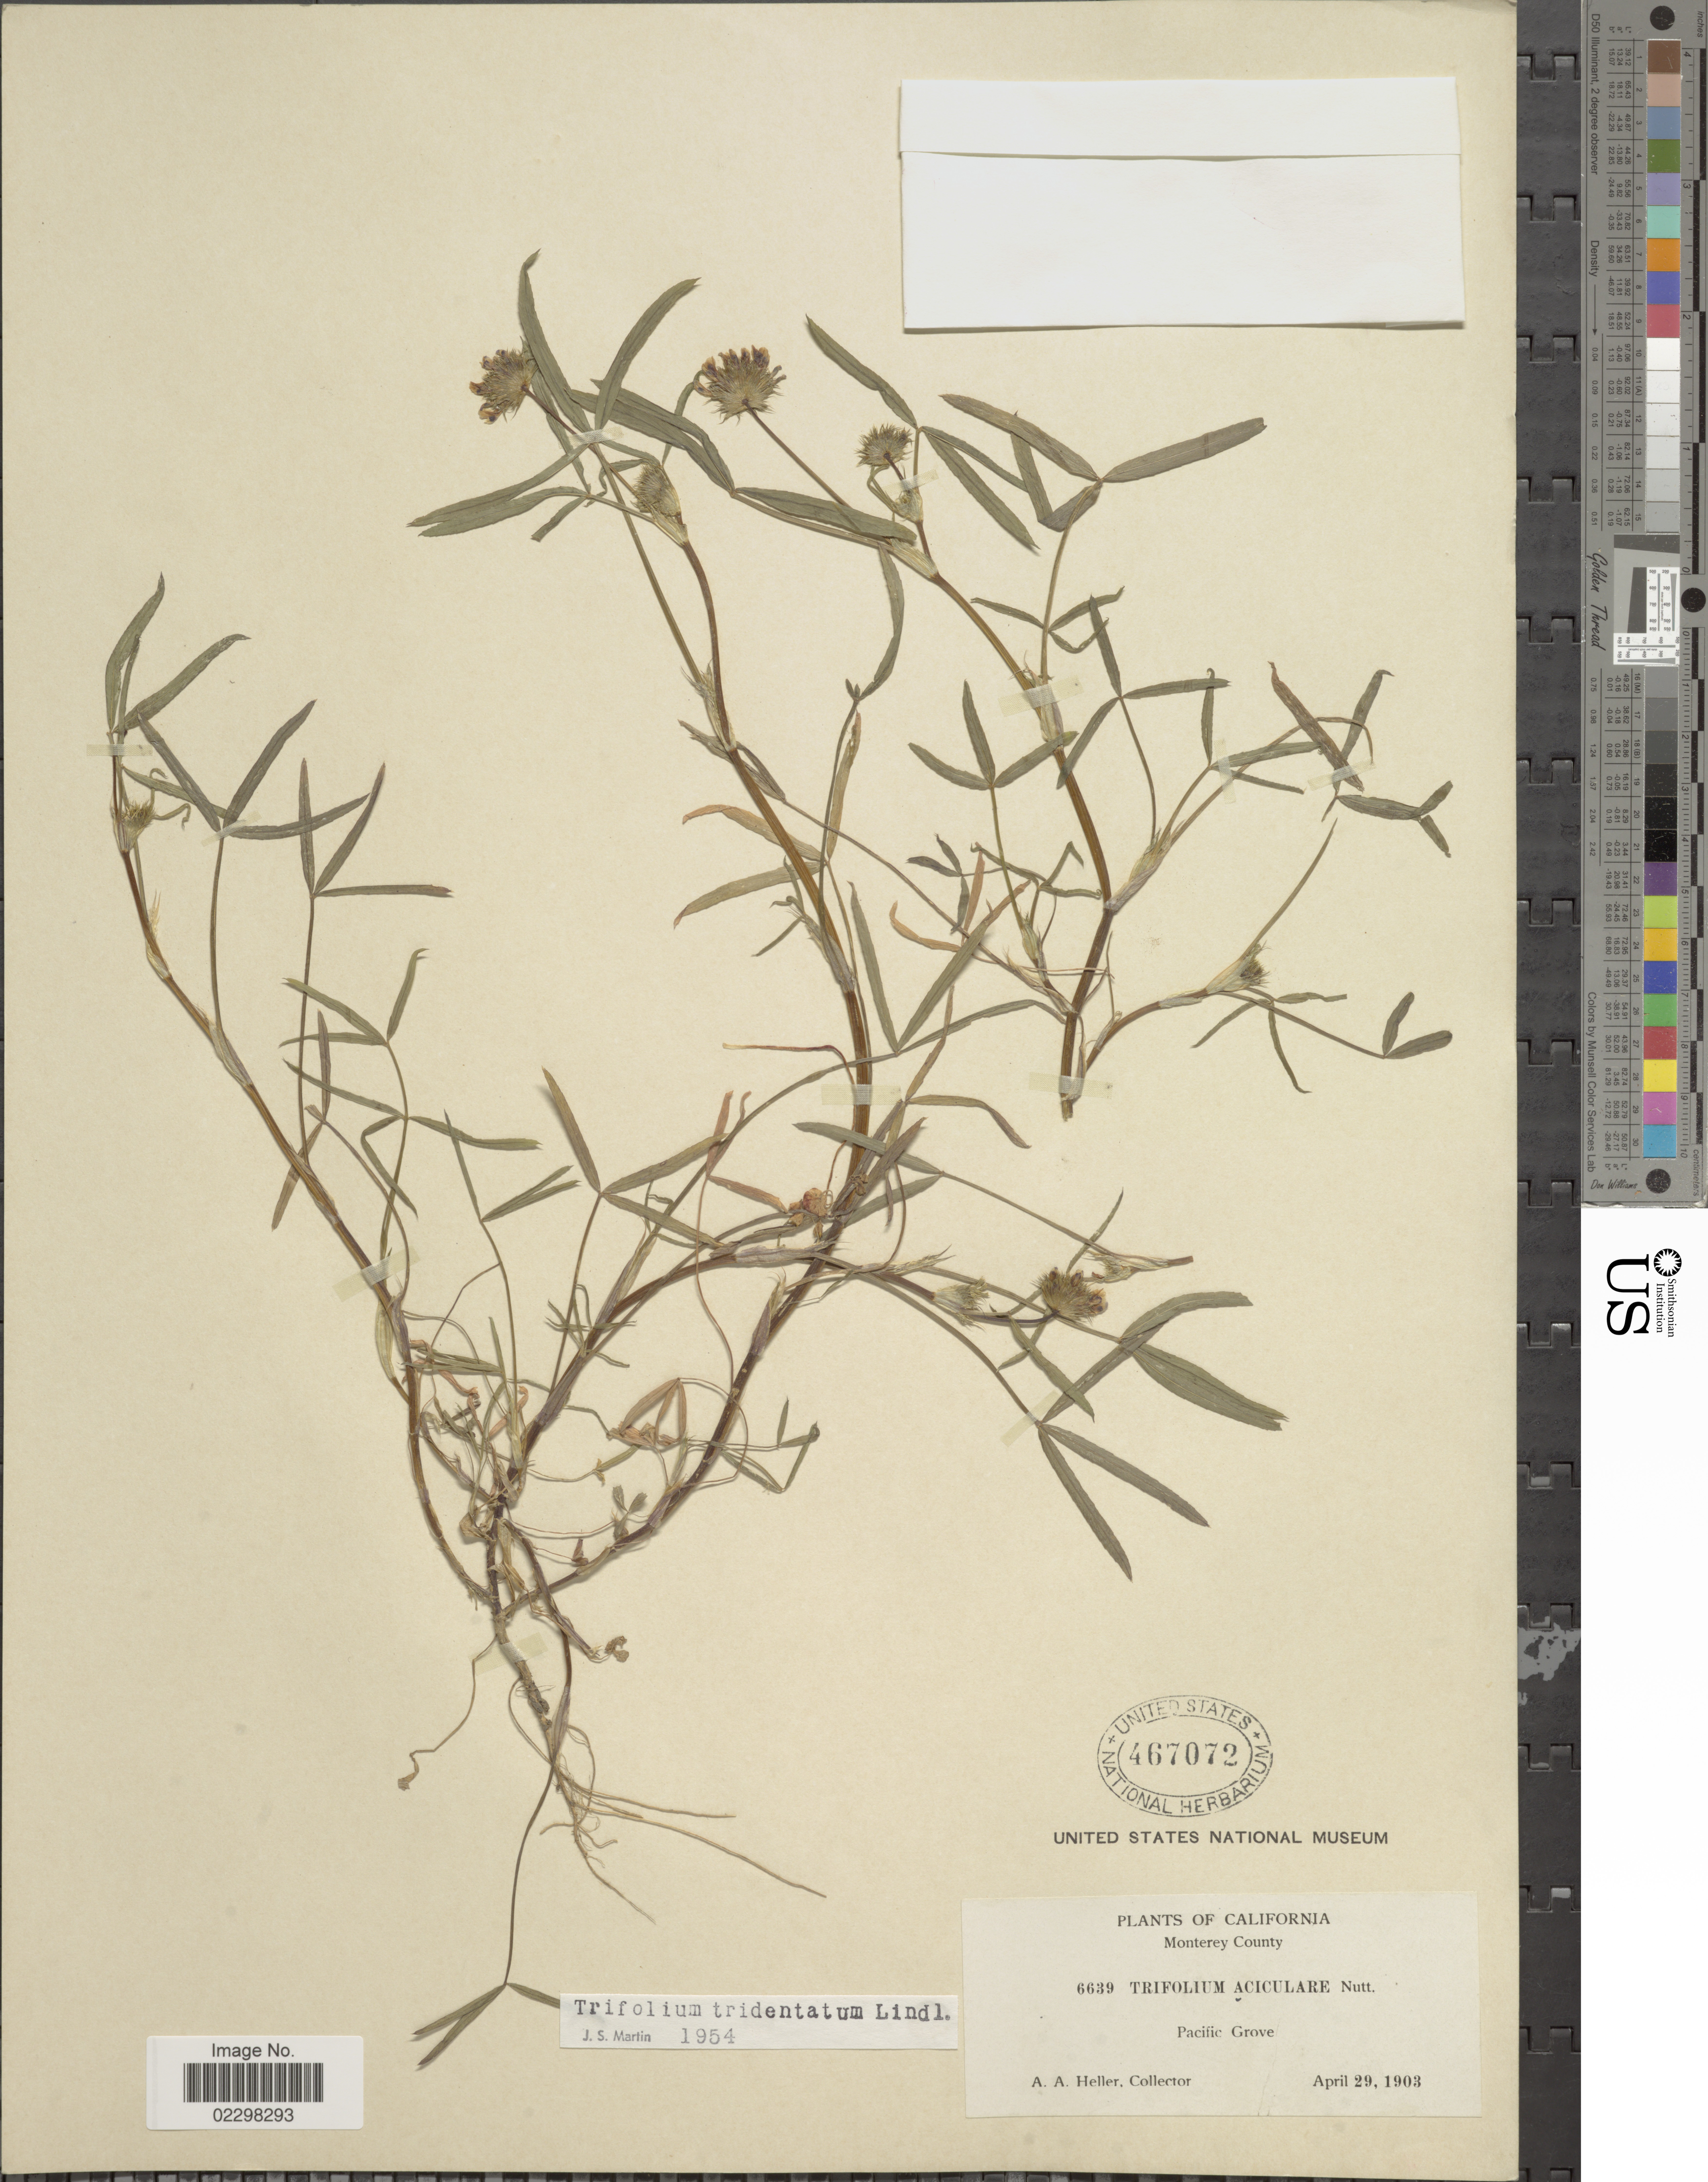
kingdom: Plantae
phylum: Tracheophyta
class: Magnoliopsida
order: Fabales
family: Fabaceae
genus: Trifolium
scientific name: Trifolium tridentatum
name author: Lindl.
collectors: A. A. Heller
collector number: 6639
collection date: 1903-04-29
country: United States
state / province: California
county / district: Monterey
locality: California, Monterey County. Pacific Grove.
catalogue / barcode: US 467072